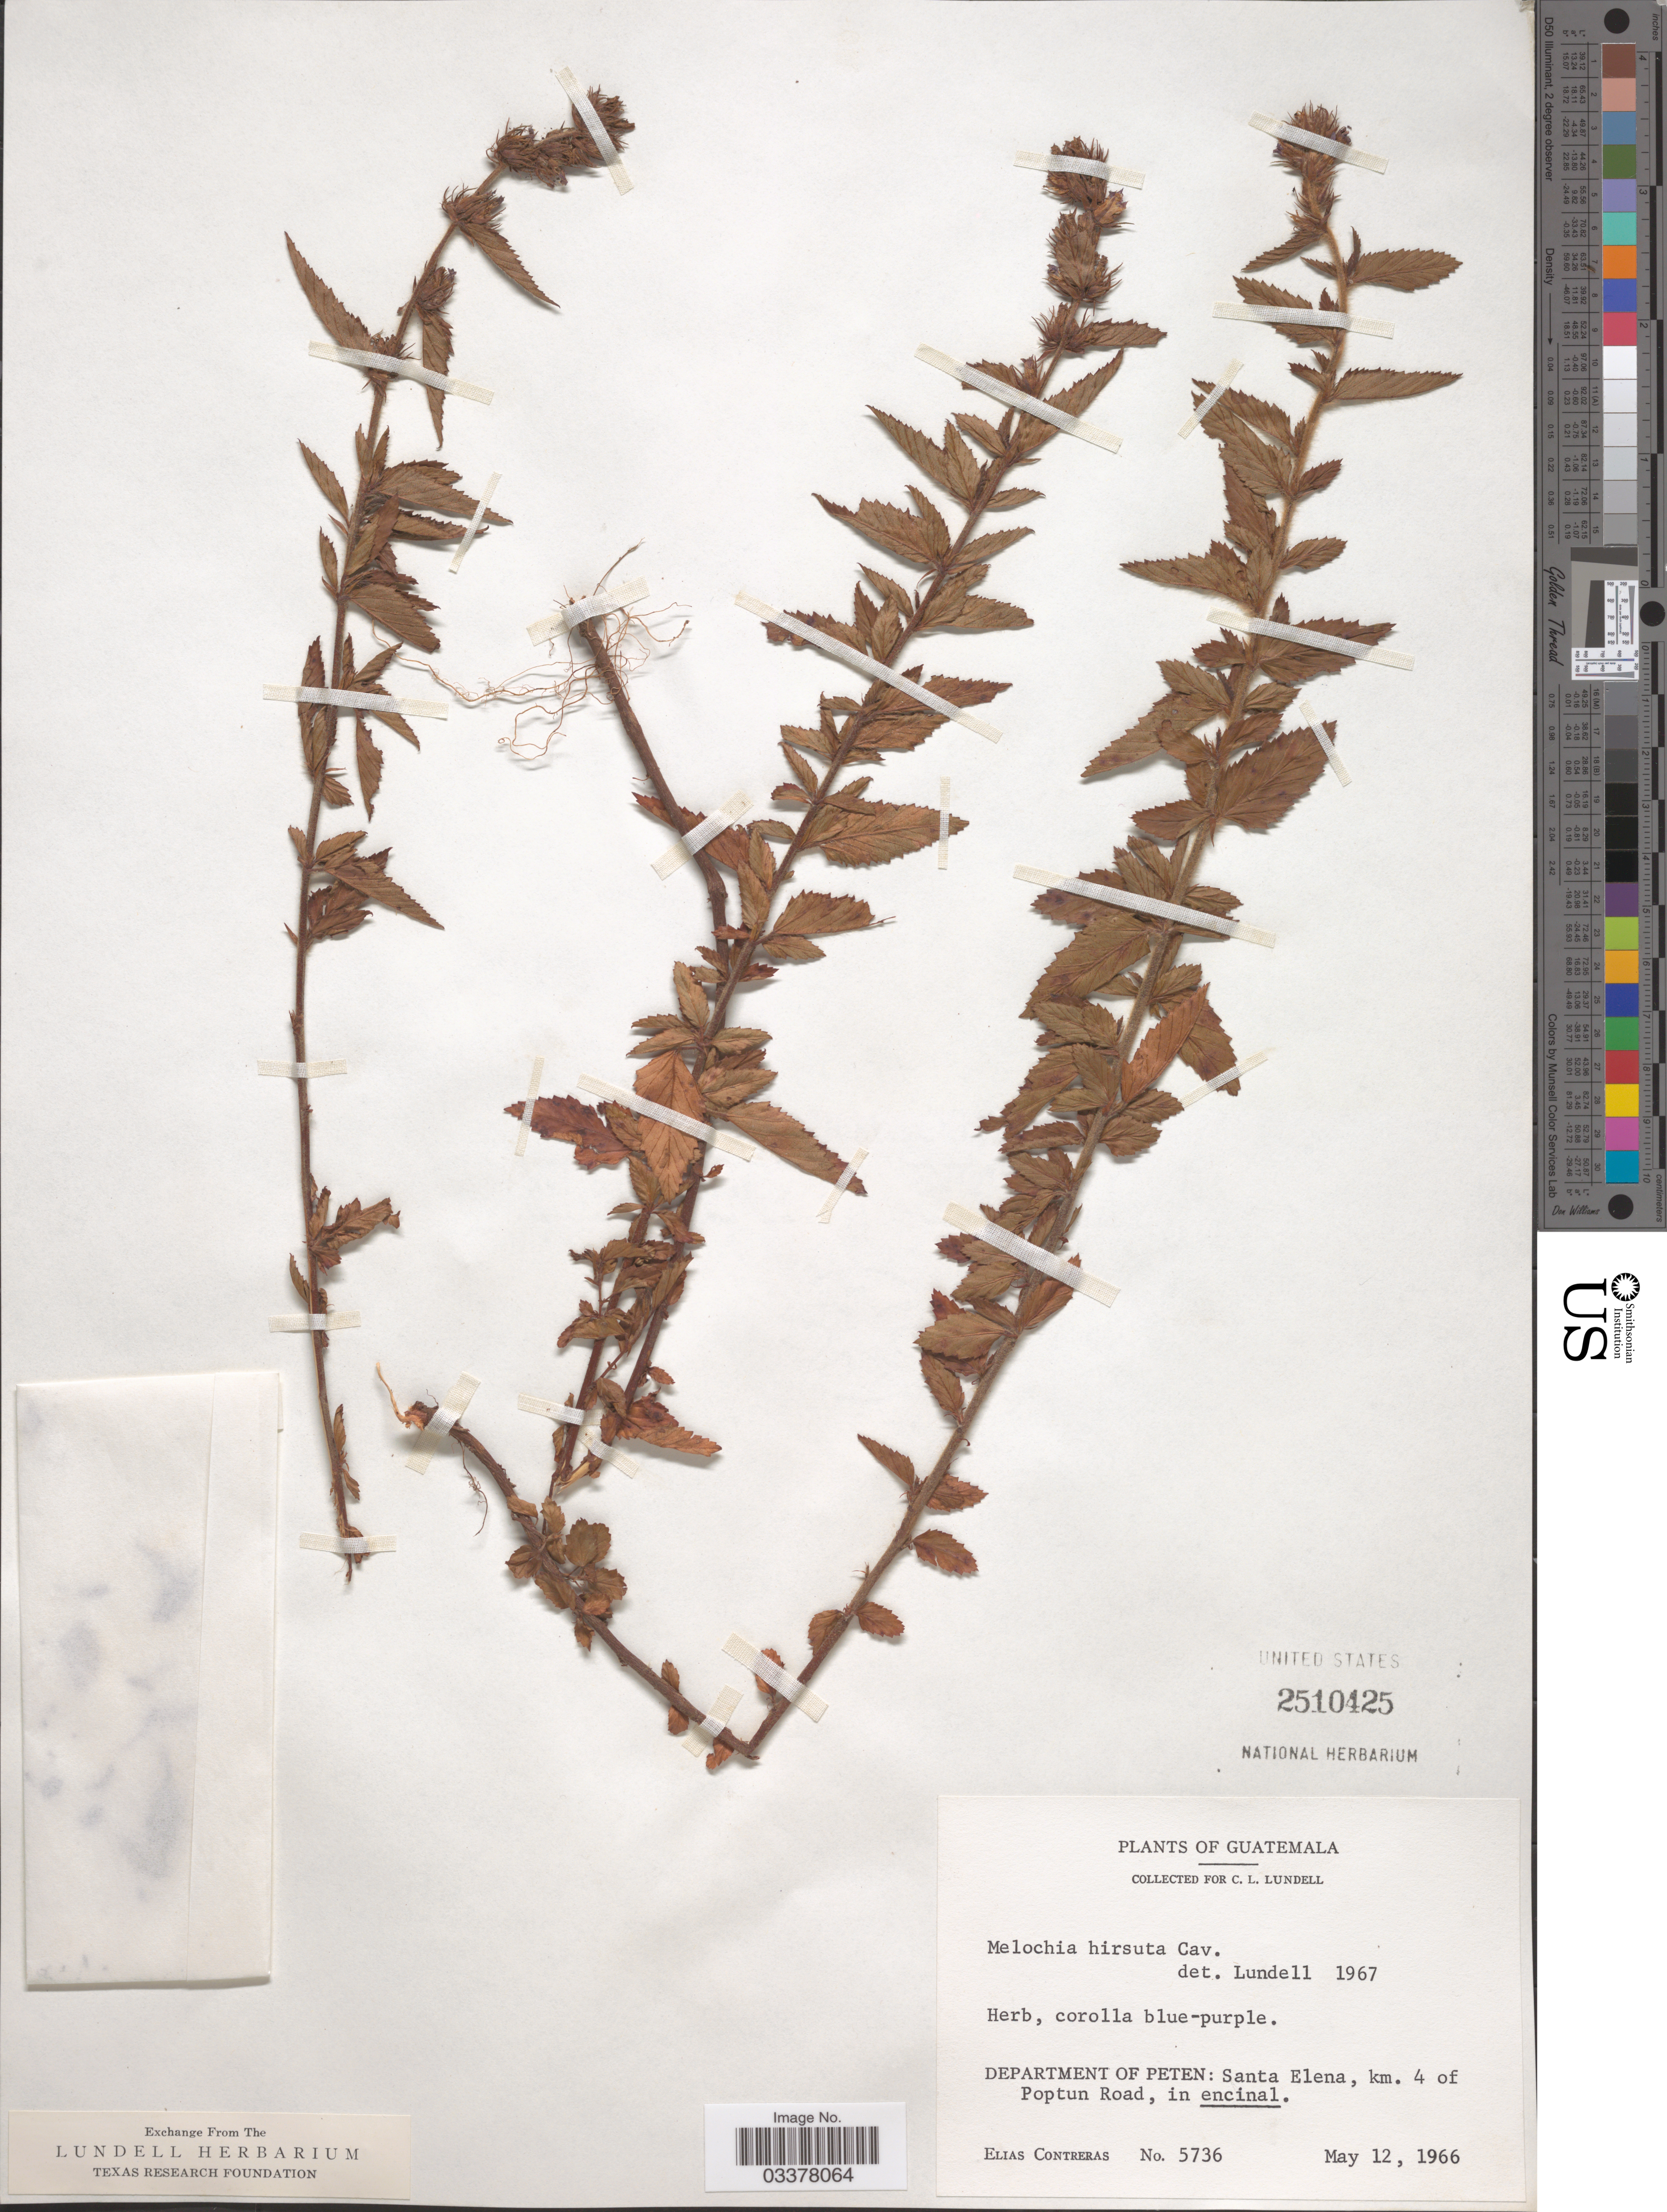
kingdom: Plantae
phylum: Tracheophyta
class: Magnoliopsida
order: Malvales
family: Malvaceae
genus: Melochia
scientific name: Melochia spicata var. spicata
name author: (L.) Fryxell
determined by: Dorr, L. J., (BOT), Smithsonian Institution - National Museum of Natural History (UNITED STATES)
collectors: E. Contreras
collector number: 5736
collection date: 1966-05-12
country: Guatemala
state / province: El Petén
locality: Department of Peten: Santa Elena, km. 4 of Poptun Road.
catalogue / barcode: US 2510425